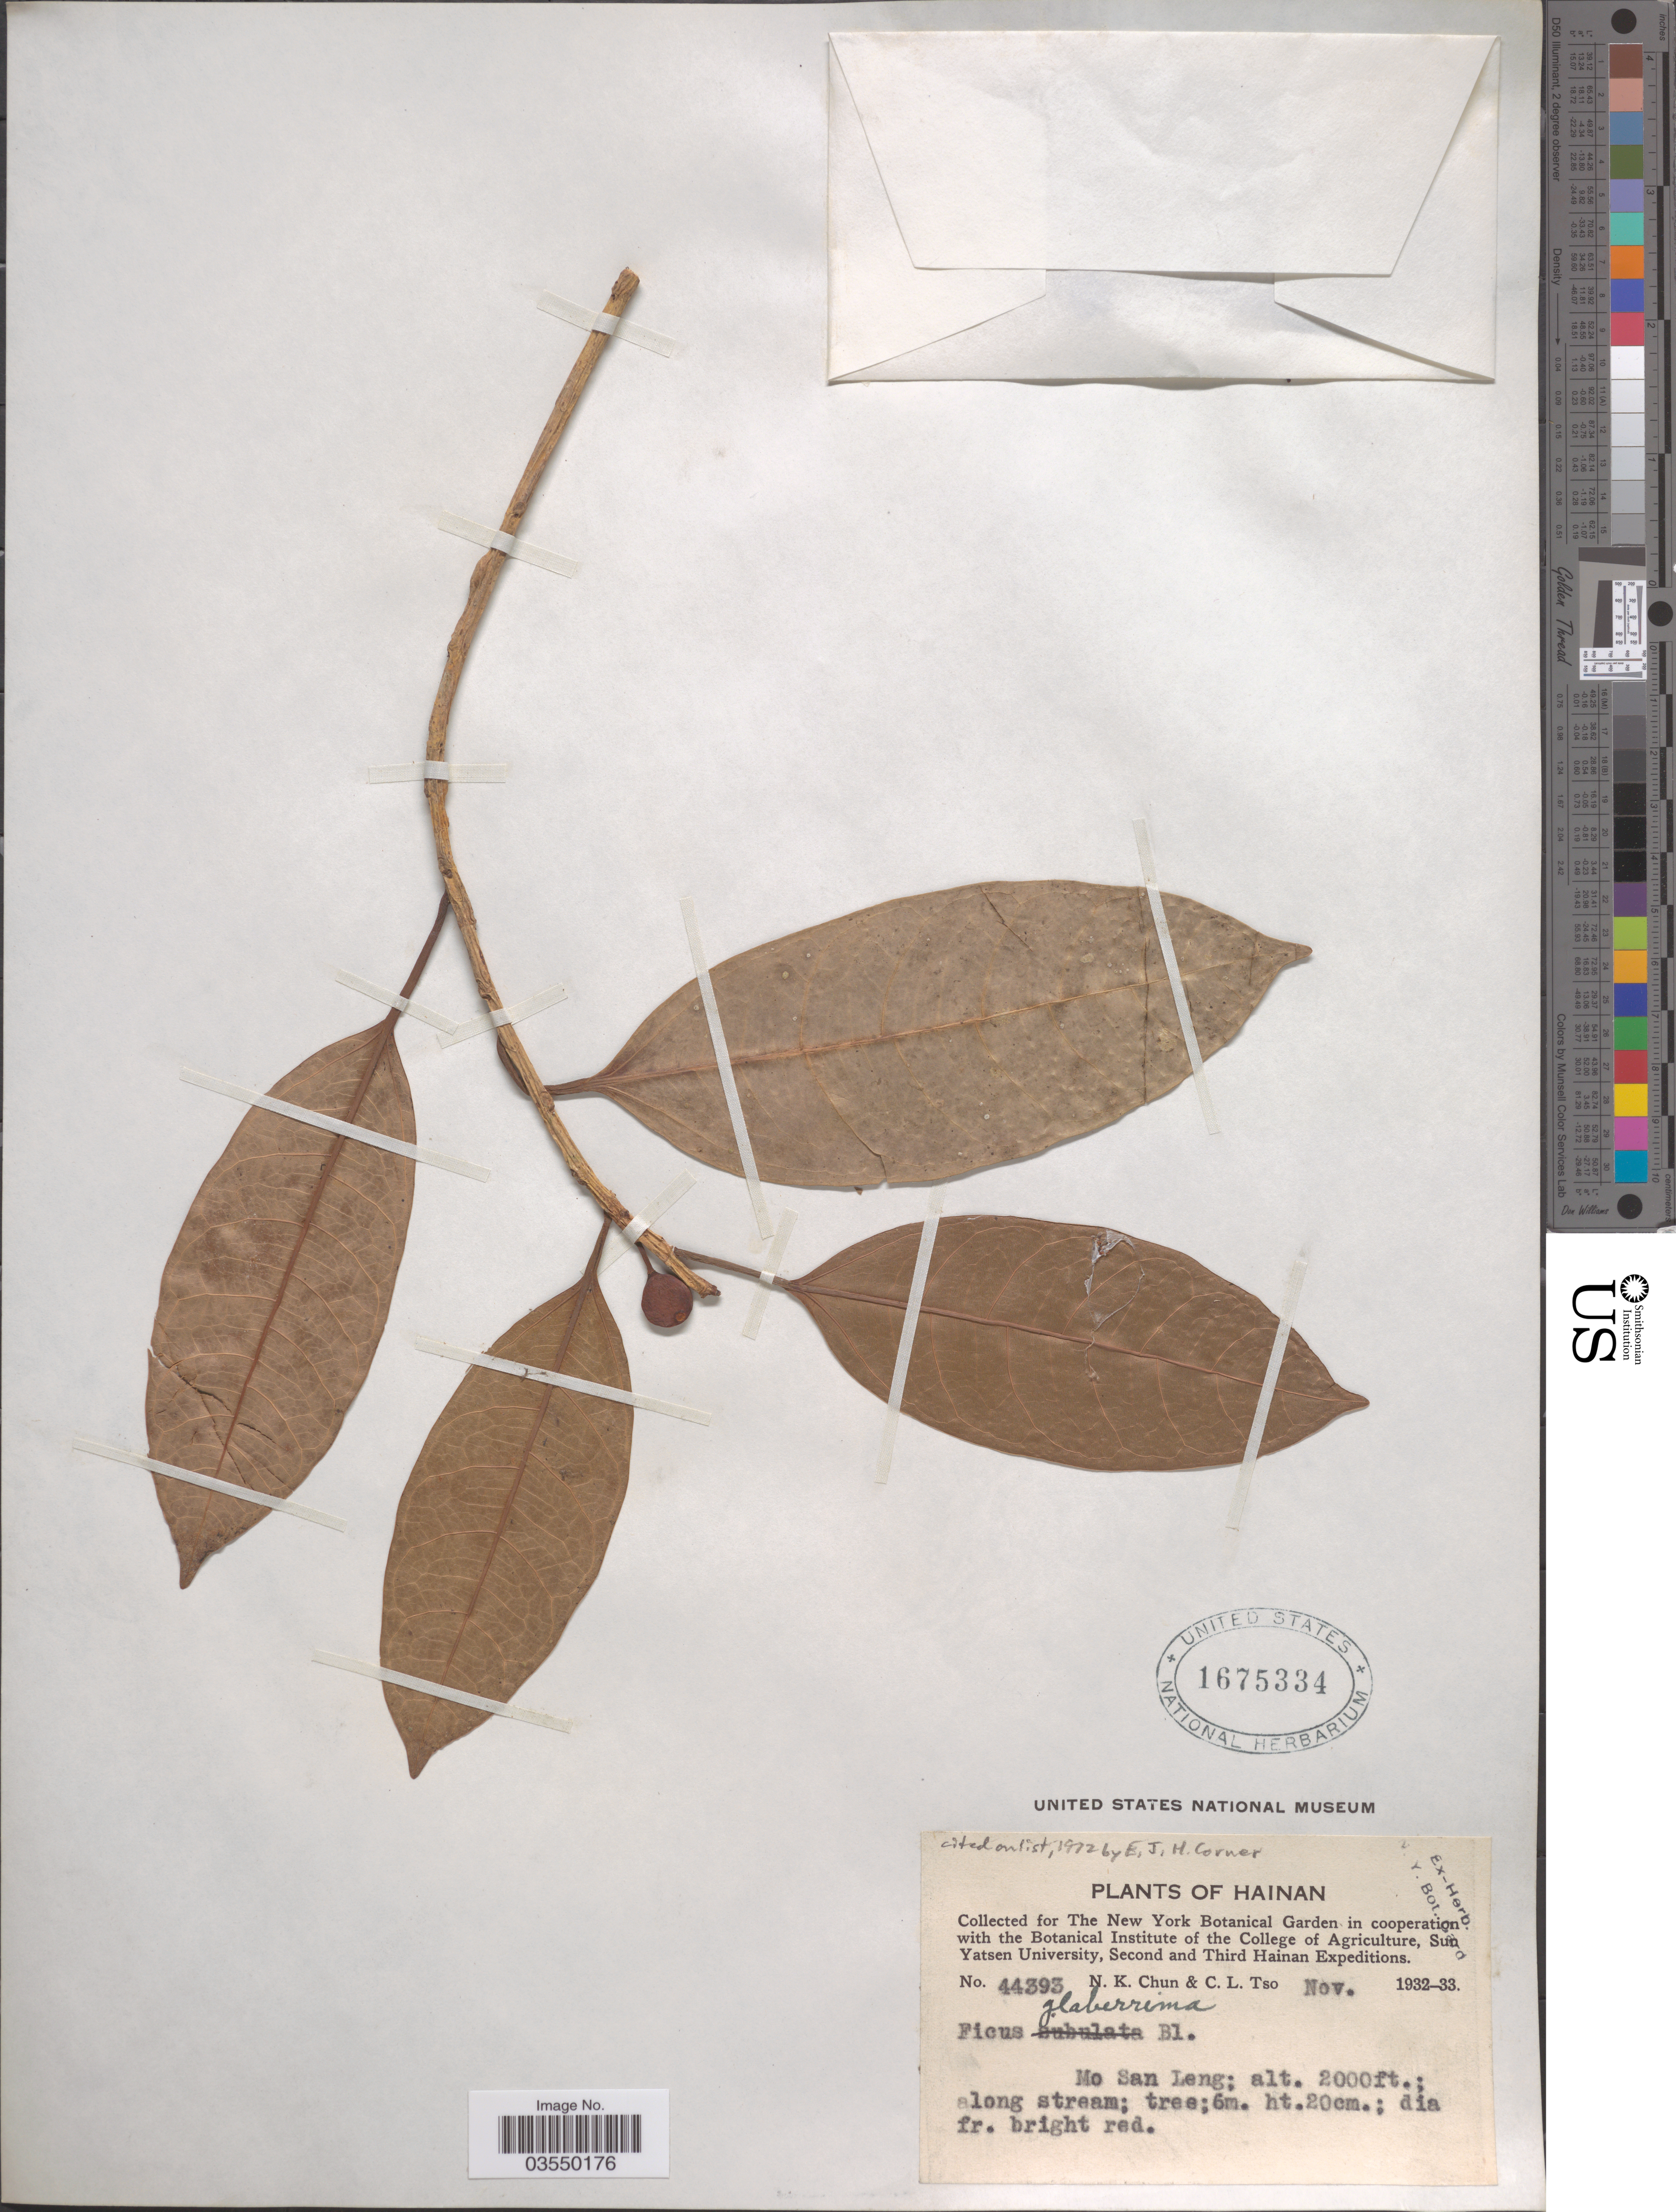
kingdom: Plantae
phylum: Tracheophyta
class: Magnoliopsida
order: Rosales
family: Moraceae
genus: Ficus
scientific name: Ficus glaberrima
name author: Heyne ex Roth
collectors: N. K. Chun & C. Tso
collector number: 44393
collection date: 1932-11/1933-11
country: China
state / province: Hainan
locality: Mo San Leng.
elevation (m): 610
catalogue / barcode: US 1675334